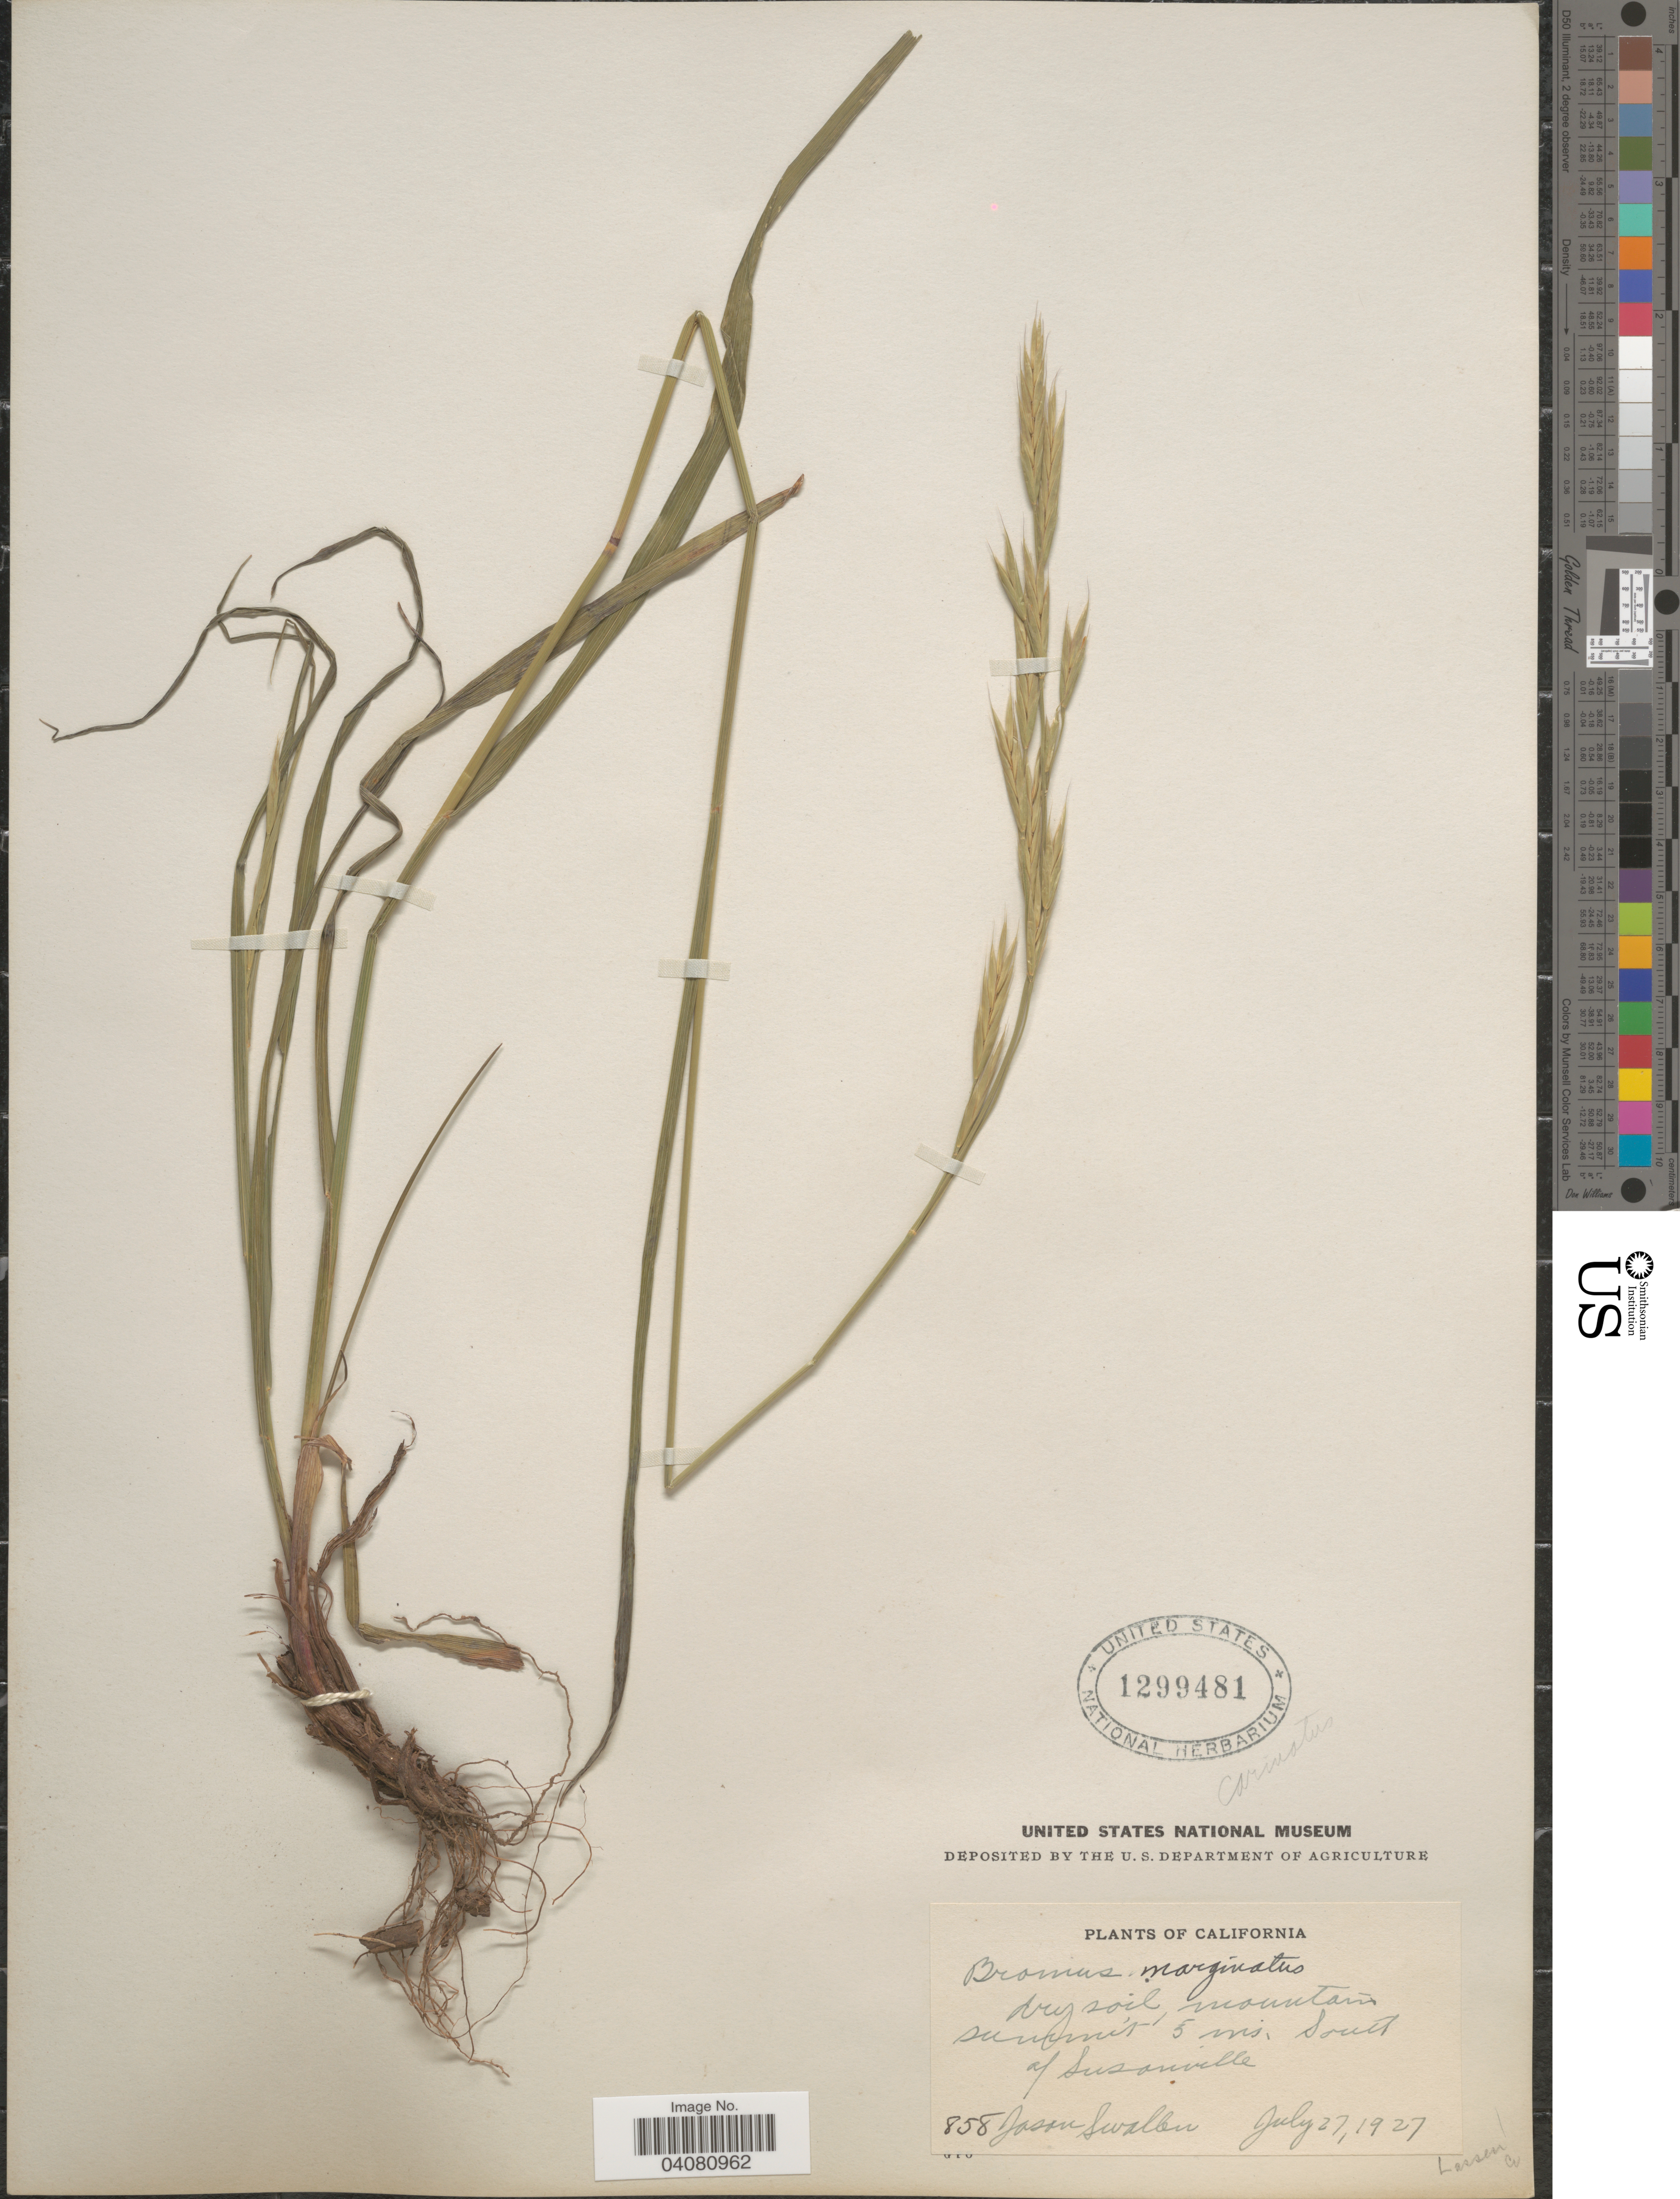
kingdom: Plantae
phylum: Tracheophyta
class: Liliopsida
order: Poales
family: Poaceae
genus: Bromus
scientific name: Bromus carinatus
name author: Hook. & Arn.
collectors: J. R. Swallen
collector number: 858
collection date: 1927-07-27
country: United States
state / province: California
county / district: Lassen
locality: Dry soil mountain summit 5 mi. South of Susanville. Lassen Co.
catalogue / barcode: US 1299481